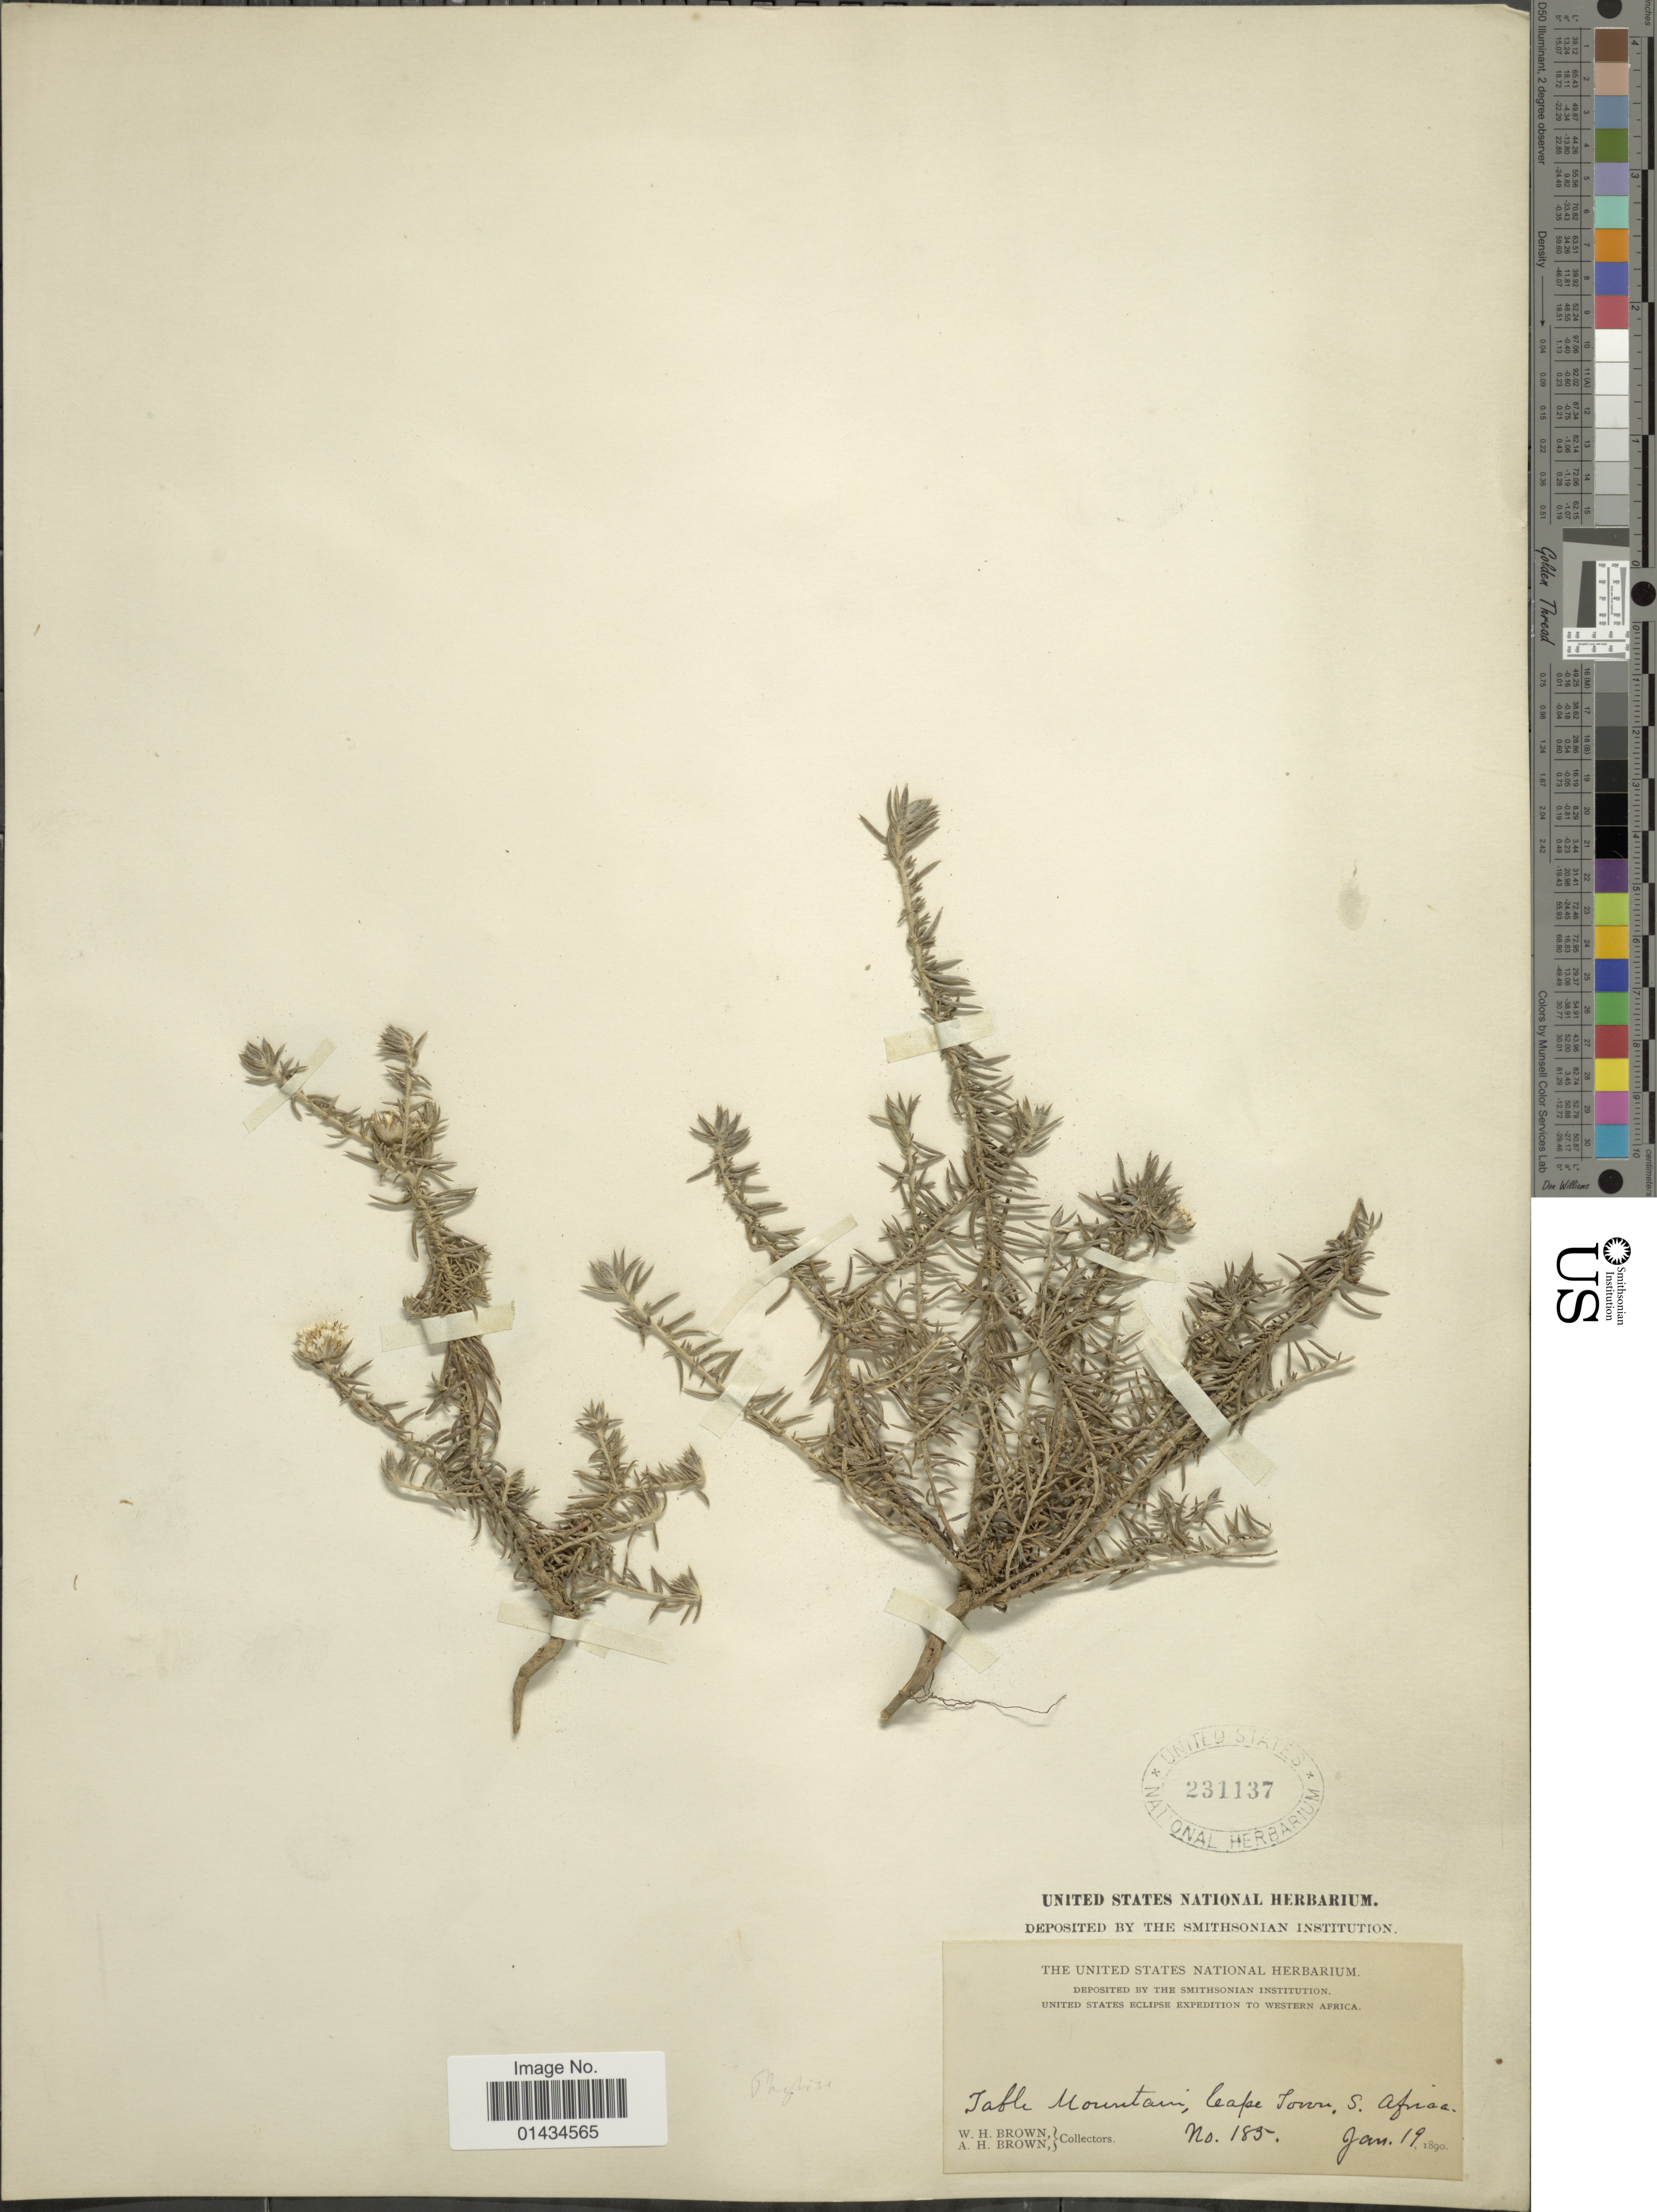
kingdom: Plantae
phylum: Tracheophyta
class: Magnoliopsida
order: Asterales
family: Asteraceae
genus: Stoebe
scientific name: Stoebe sp.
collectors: W. H. Brown & A. H. Brown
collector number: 185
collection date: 1890-01-19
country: South Africa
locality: Table Mountain, Cape Town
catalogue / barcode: US 231137